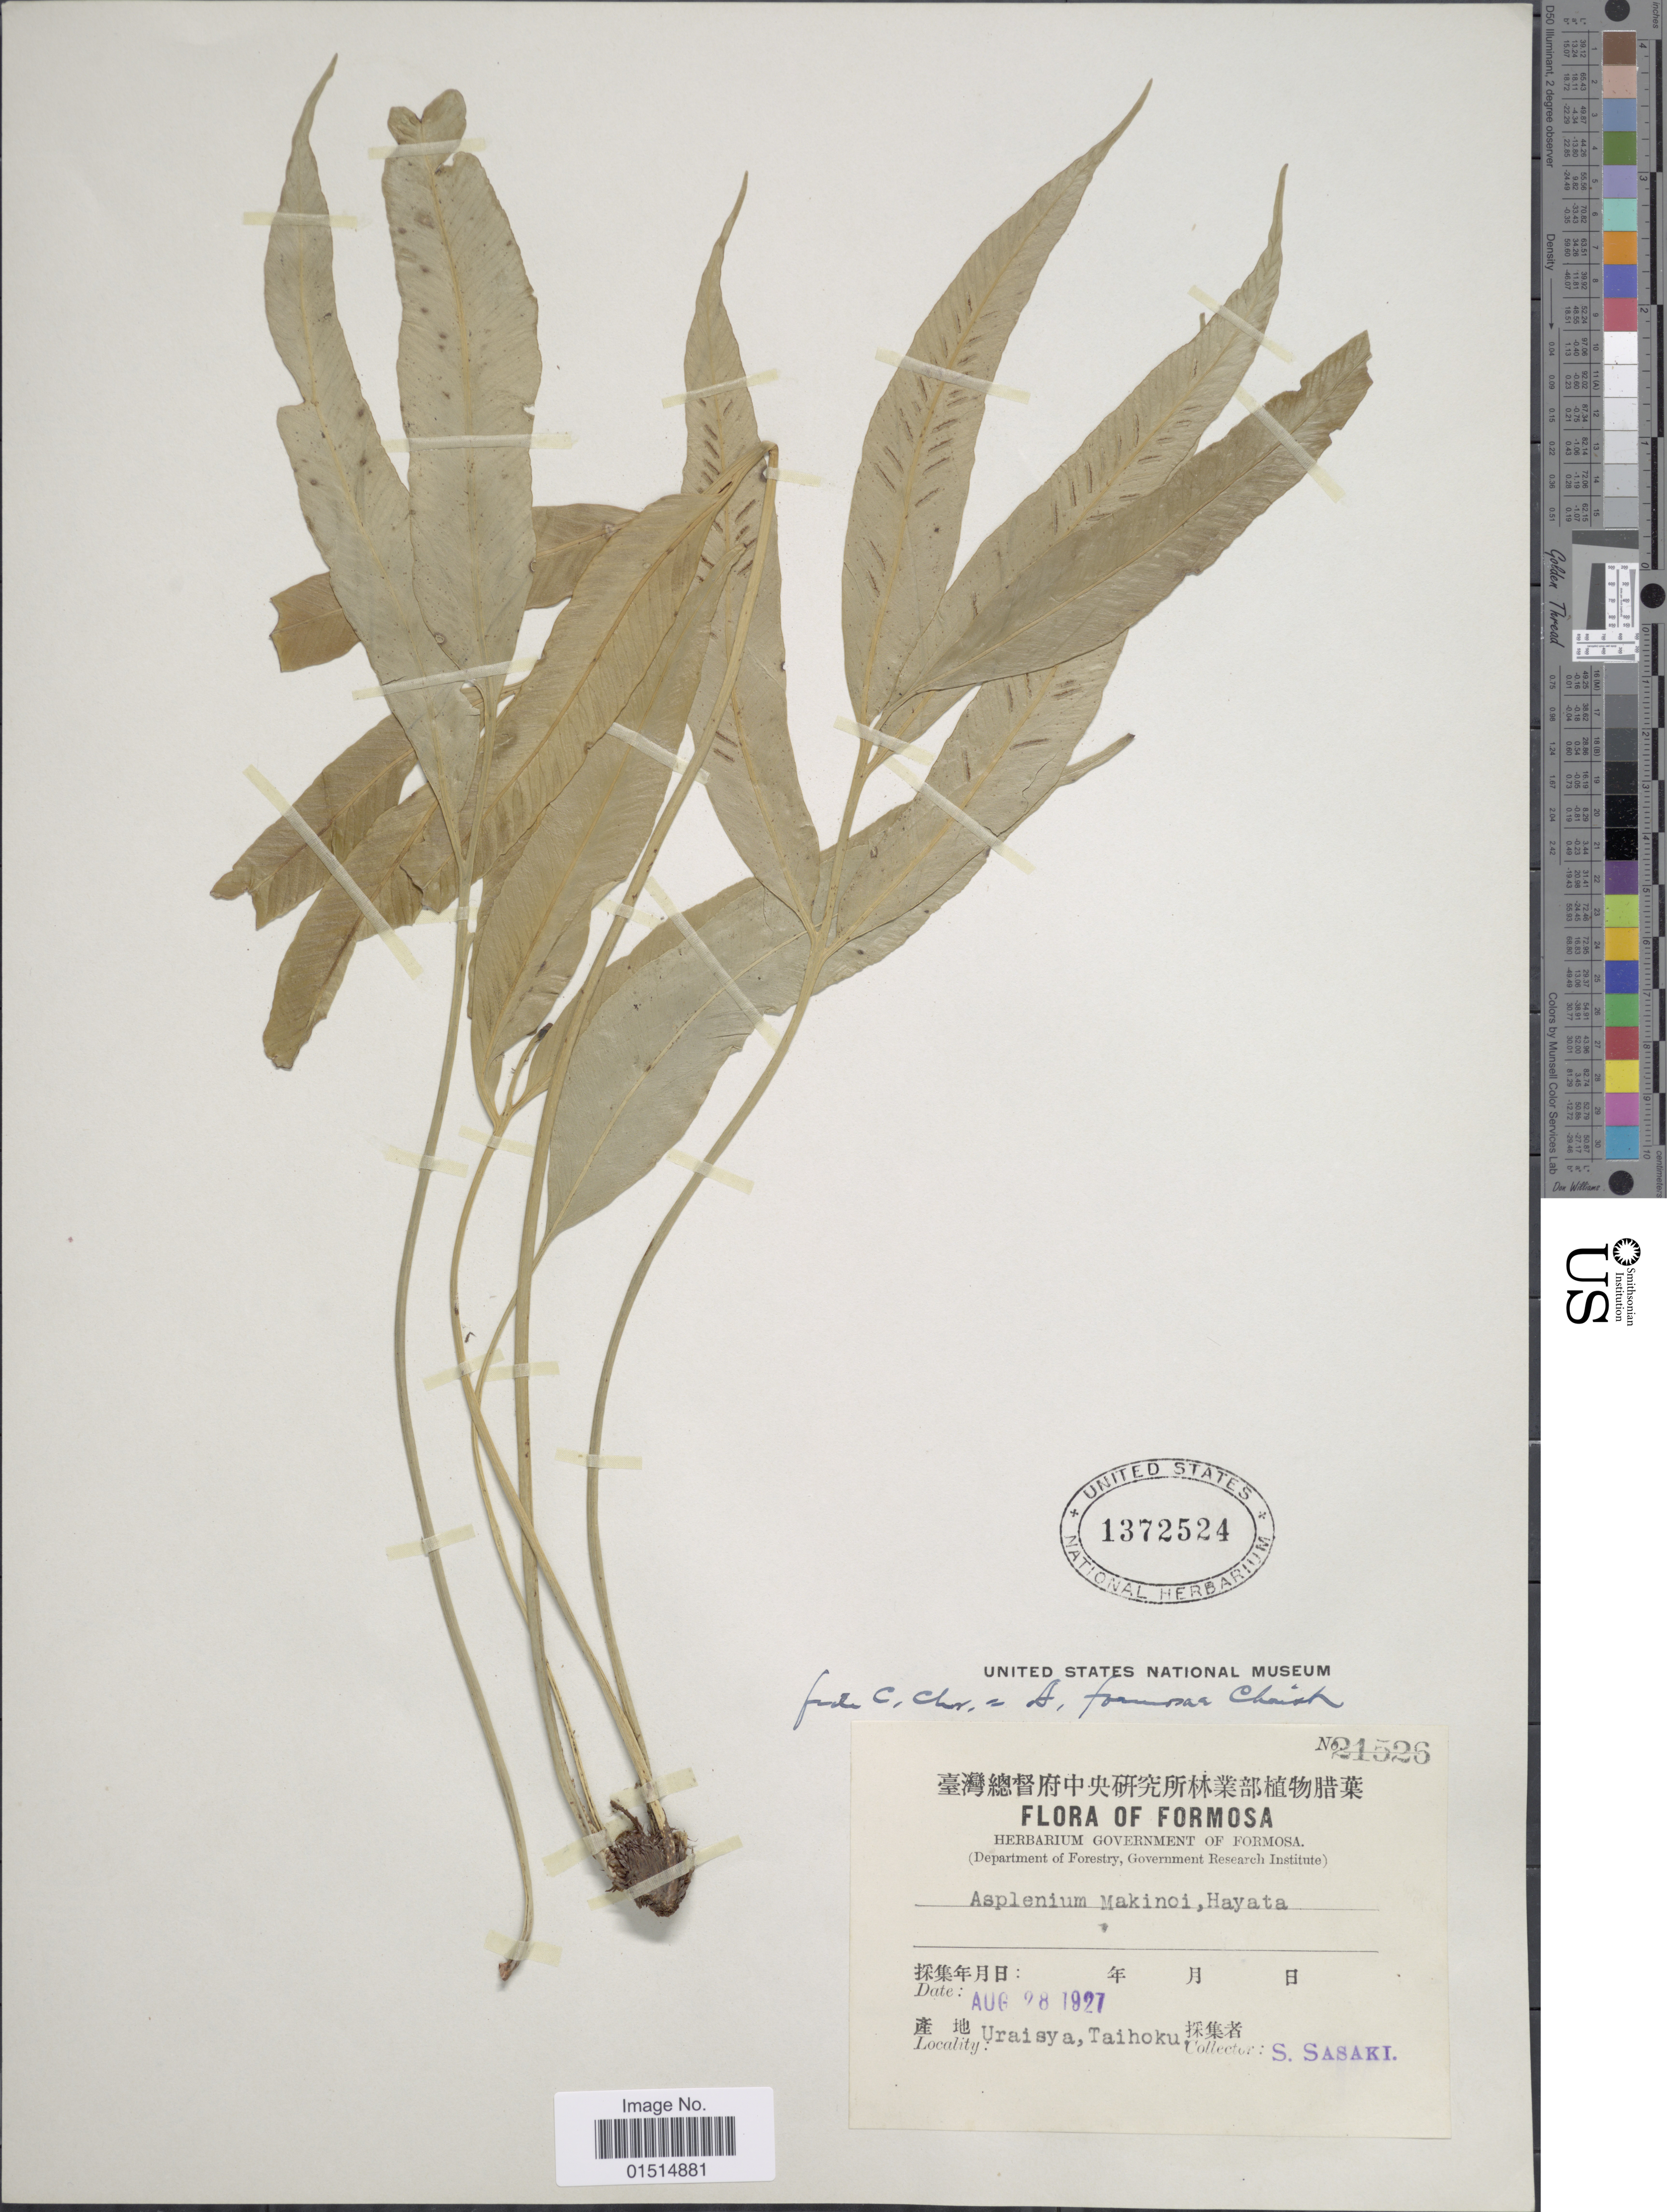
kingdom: Plantae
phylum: Tracheophyta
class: Polypodiopsida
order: Polypodiales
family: Aspleniaceae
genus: Asplenium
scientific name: Asplenium formosae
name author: Christ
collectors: S. Sasaki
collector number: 21526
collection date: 1927-08-28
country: Taiwan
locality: Uraisya, Taihoku. Formosa.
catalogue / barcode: US 1372524